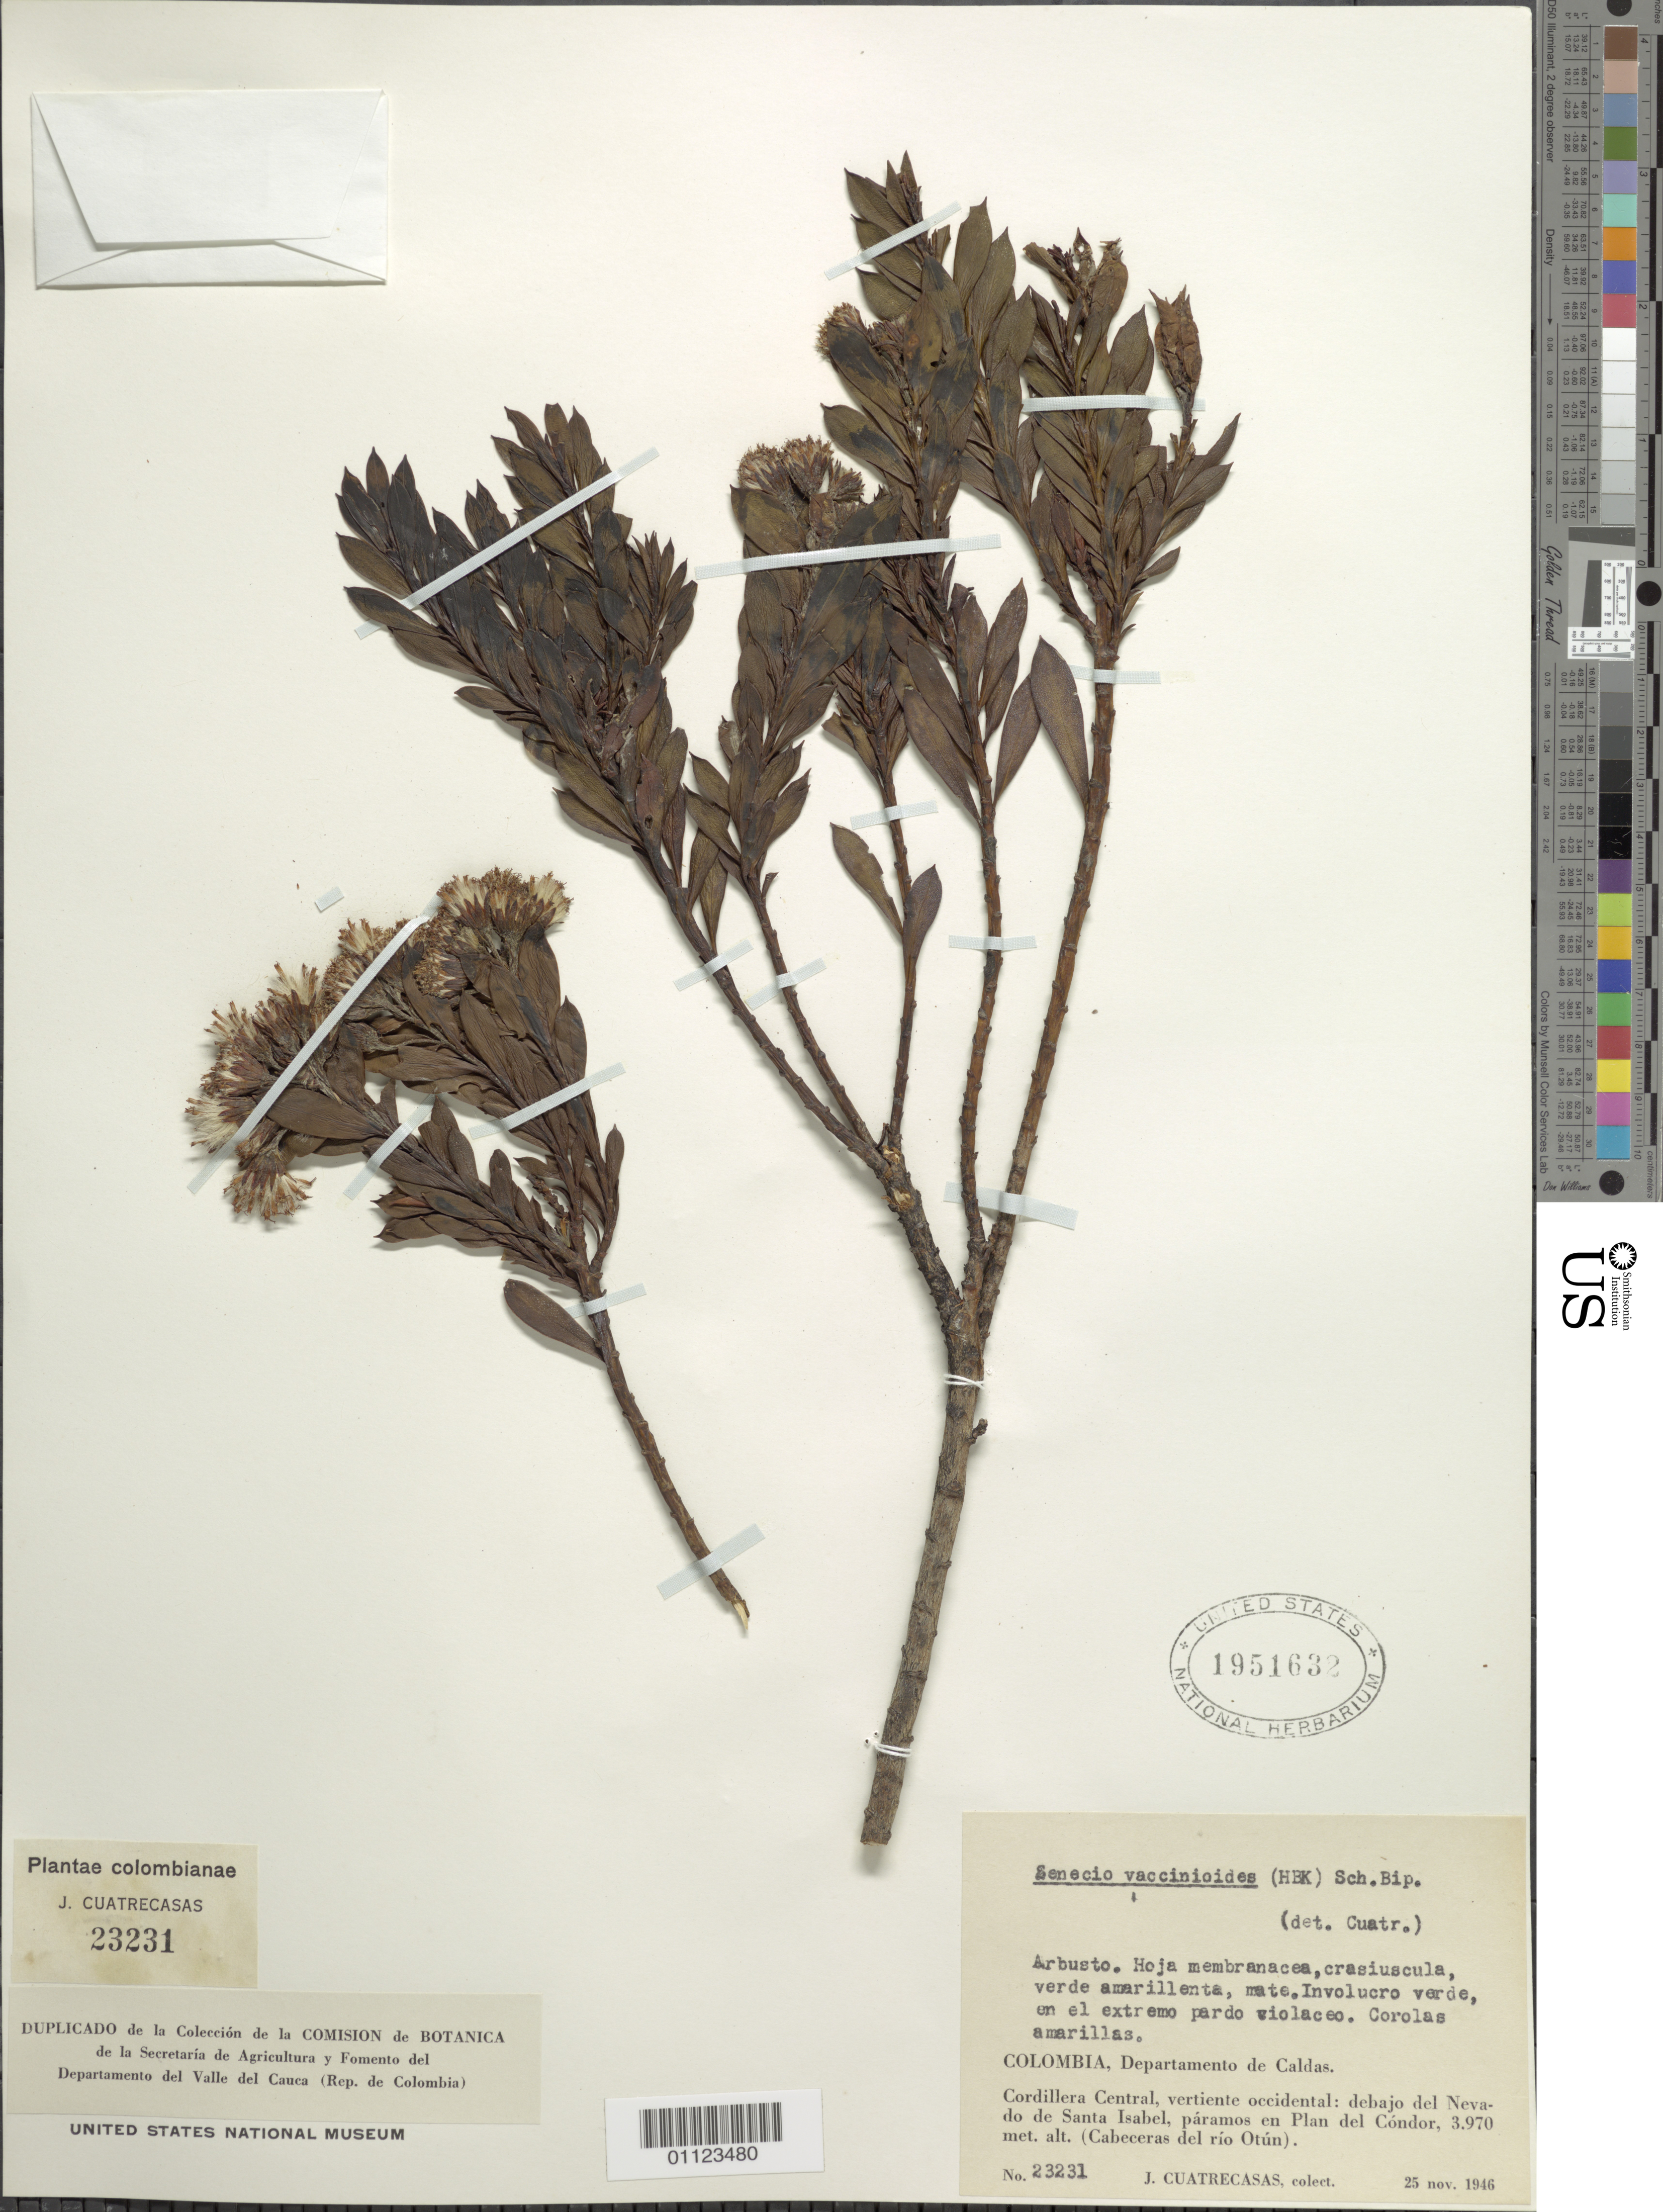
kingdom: Plantae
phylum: Tracheophyta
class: Magnoliopsida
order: Asterales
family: Asteraceae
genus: Pentacalia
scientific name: Pentacalia vaccinioides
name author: (Kunth) Cuatrec.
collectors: J. Cuatrecasas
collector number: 23231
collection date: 1946-11-25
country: Colombia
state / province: Caldas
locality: Cordillera Central, vertiente occidental: debajo del Nevado de Santa Isabel, paramos en Plan del Condor (cabeceras del río Otún)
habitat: Paramos.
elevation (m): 3970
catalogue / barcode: US 1951632